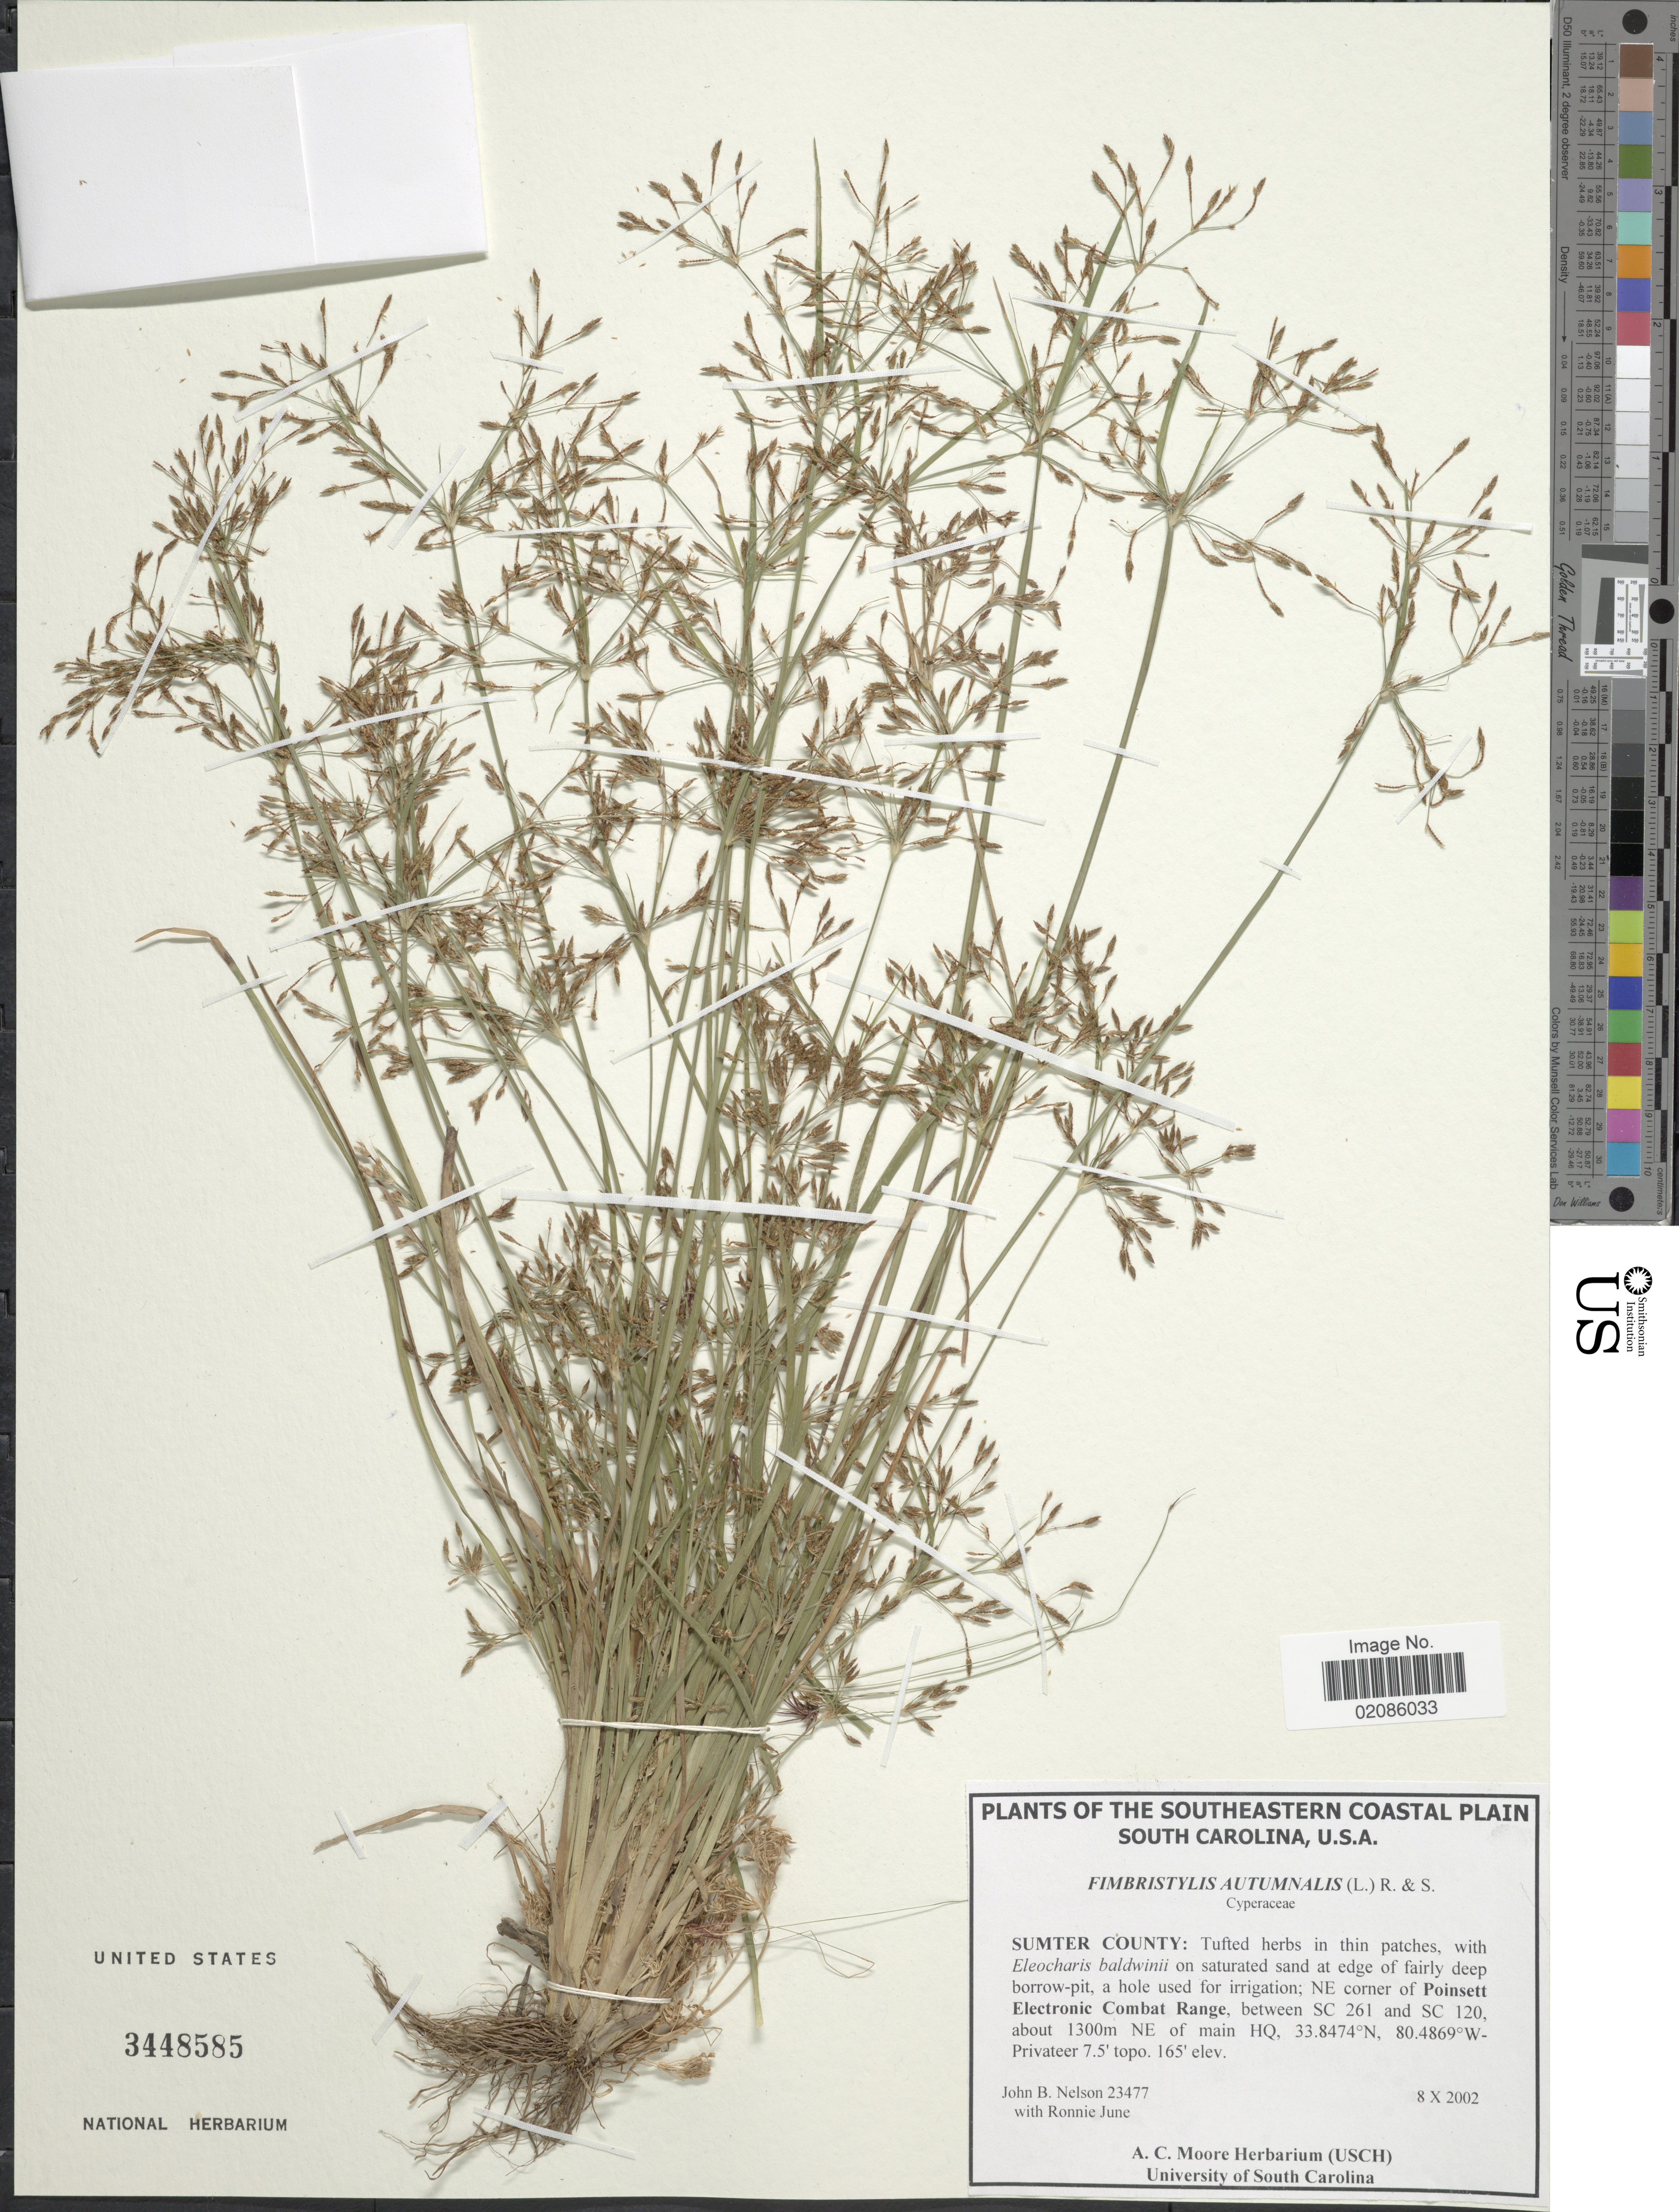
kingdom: Plantae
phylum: Tracheophyta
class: Liliopsida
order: Poales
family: Cyperaceae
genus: Fimbristylis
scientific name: Fimbristylis autumnalis (L.) Roem. & Schult.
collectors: J. B. Nelson & R. June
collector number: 23477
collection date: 2002-10-08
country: United States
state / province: South Carolina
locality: Southeastern Coastal Plain. Sumter County: NE corner of Poinsett Electronic Combat Range, between SC 261 and SC 120, about 1300m NE of main HQ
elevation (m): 50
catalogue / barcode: US 3448585